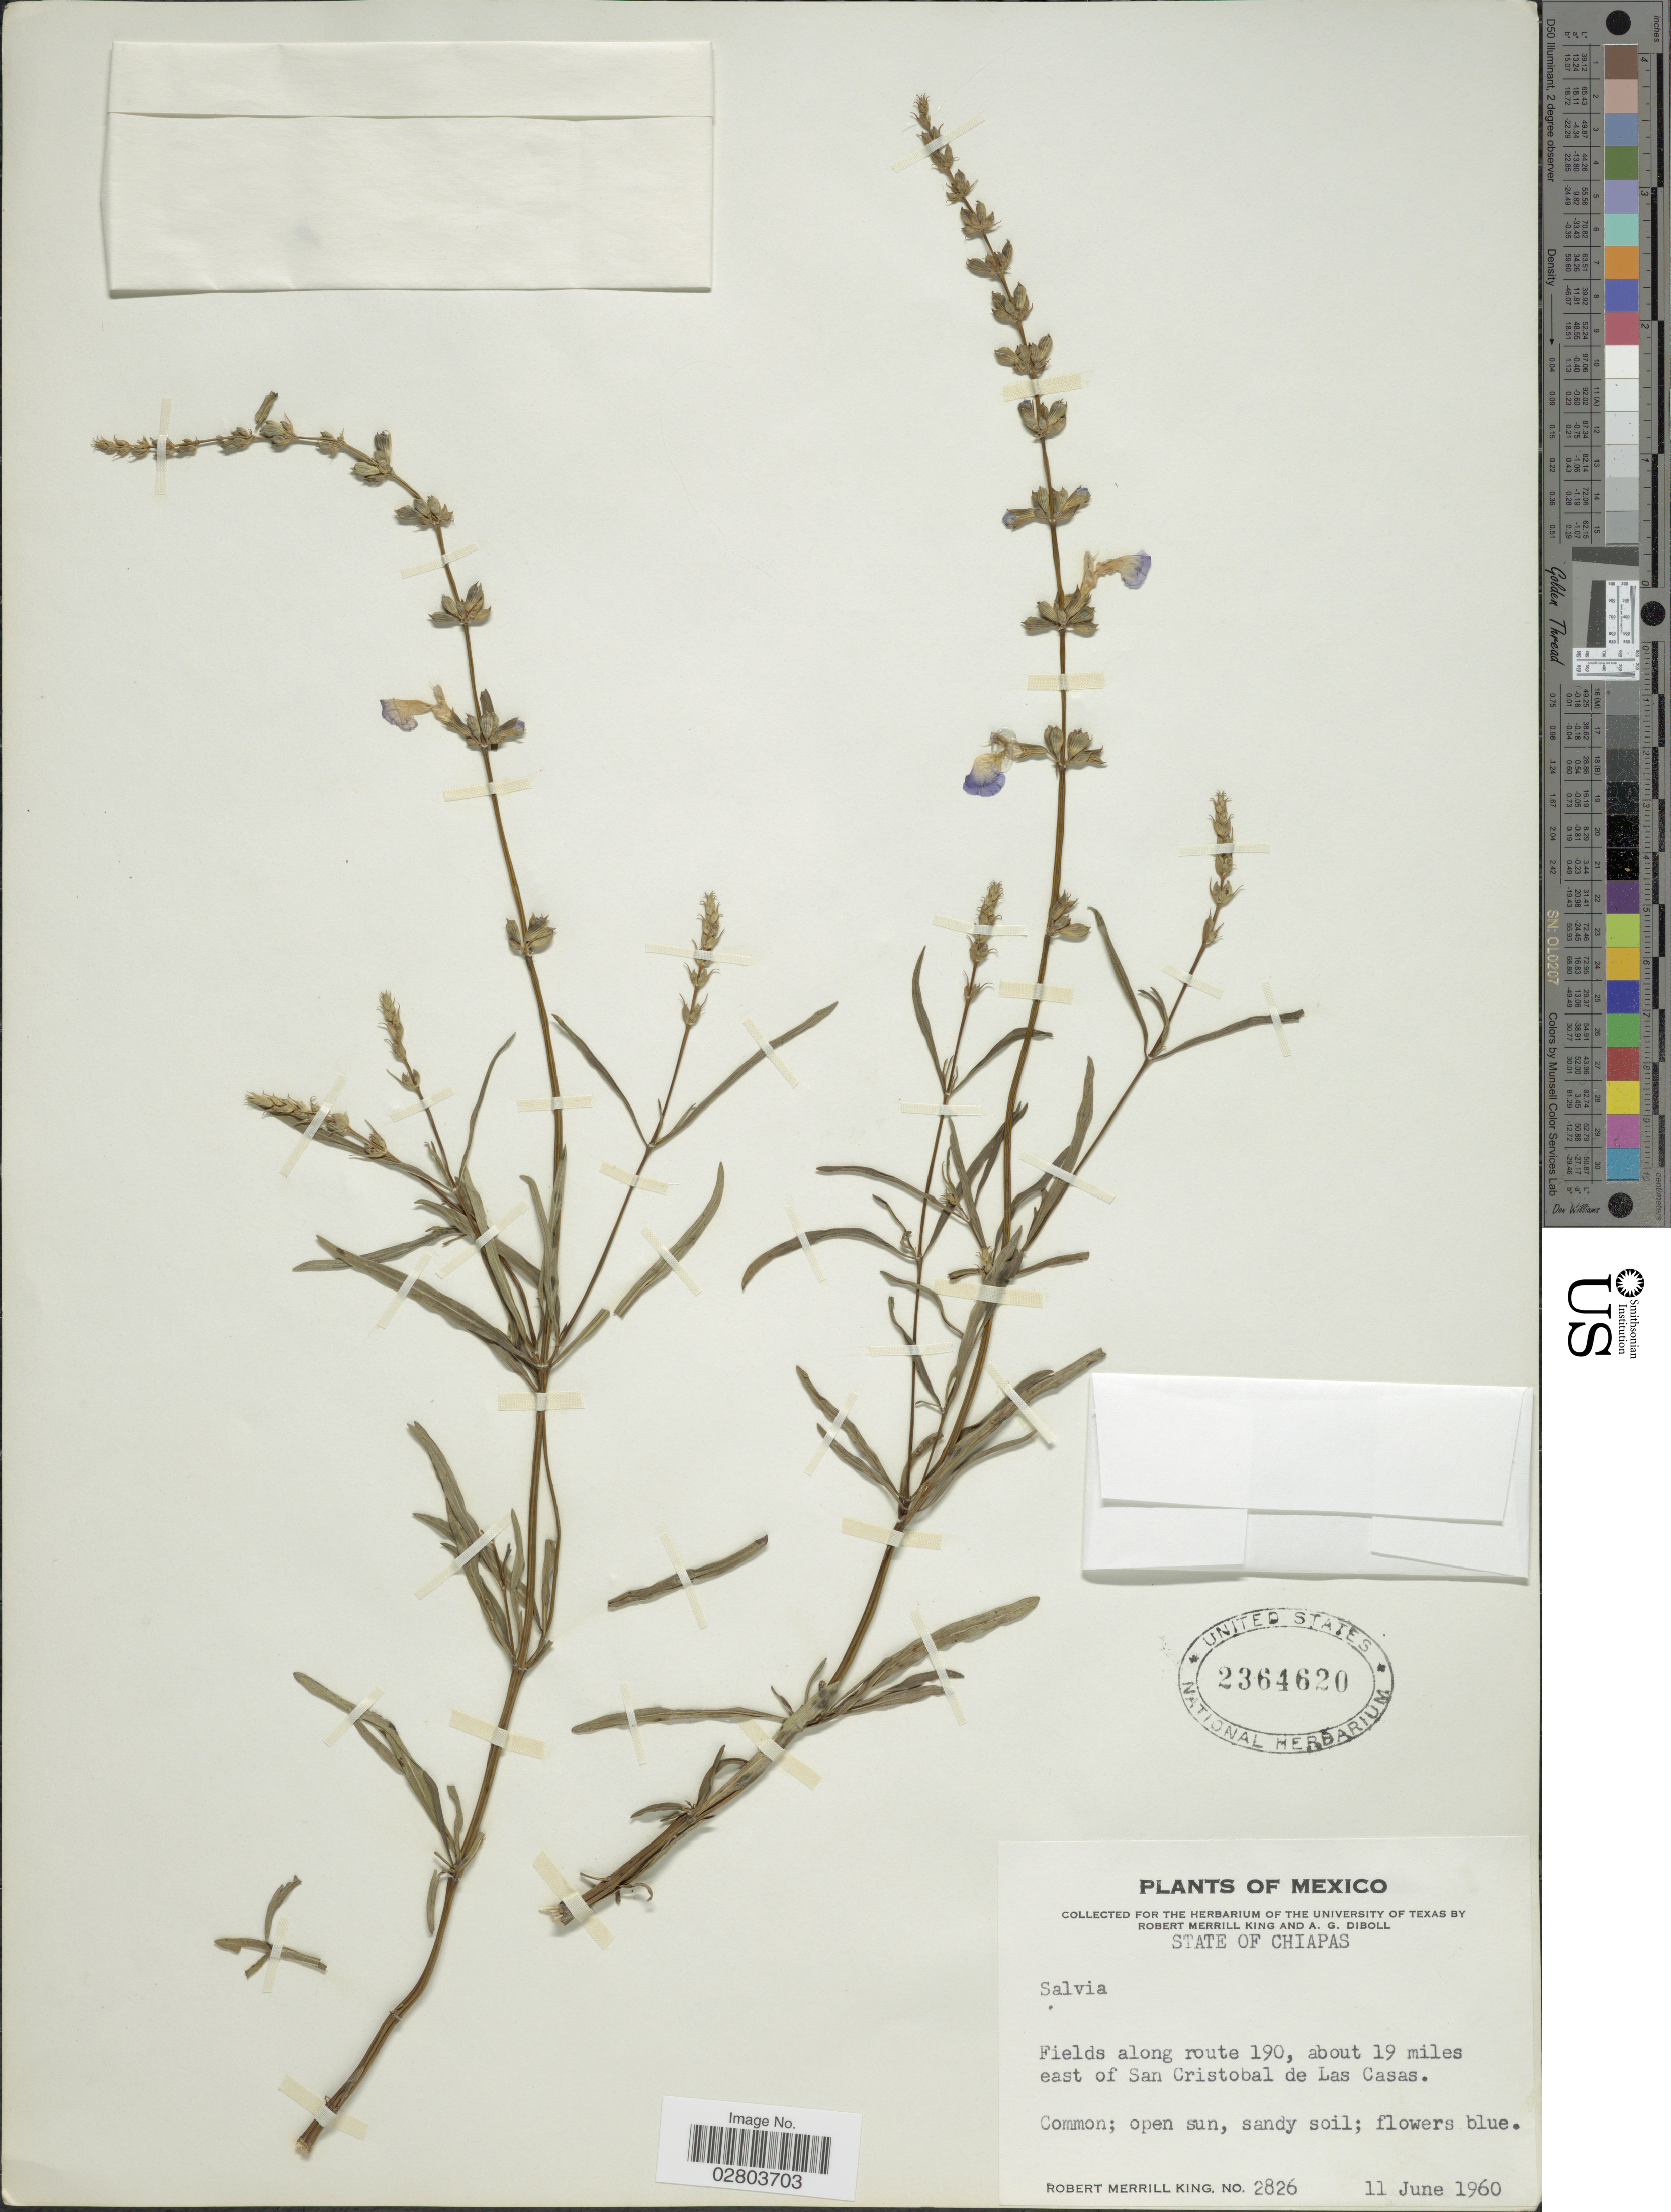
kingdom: Plantae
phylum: Tracheophyta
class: Magnoliopsida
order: Lamiales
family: Lamiaceae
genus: Salvia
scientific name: Salvia sp.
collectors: R. M. King & A. Diboll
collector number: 2826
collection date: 1960-06-11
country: Mexico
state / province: Chiapas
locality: State of Chiapas. Fields along route 190, about 19 miles east of San Cristobal de Las Casas.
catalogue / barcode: US 2364620